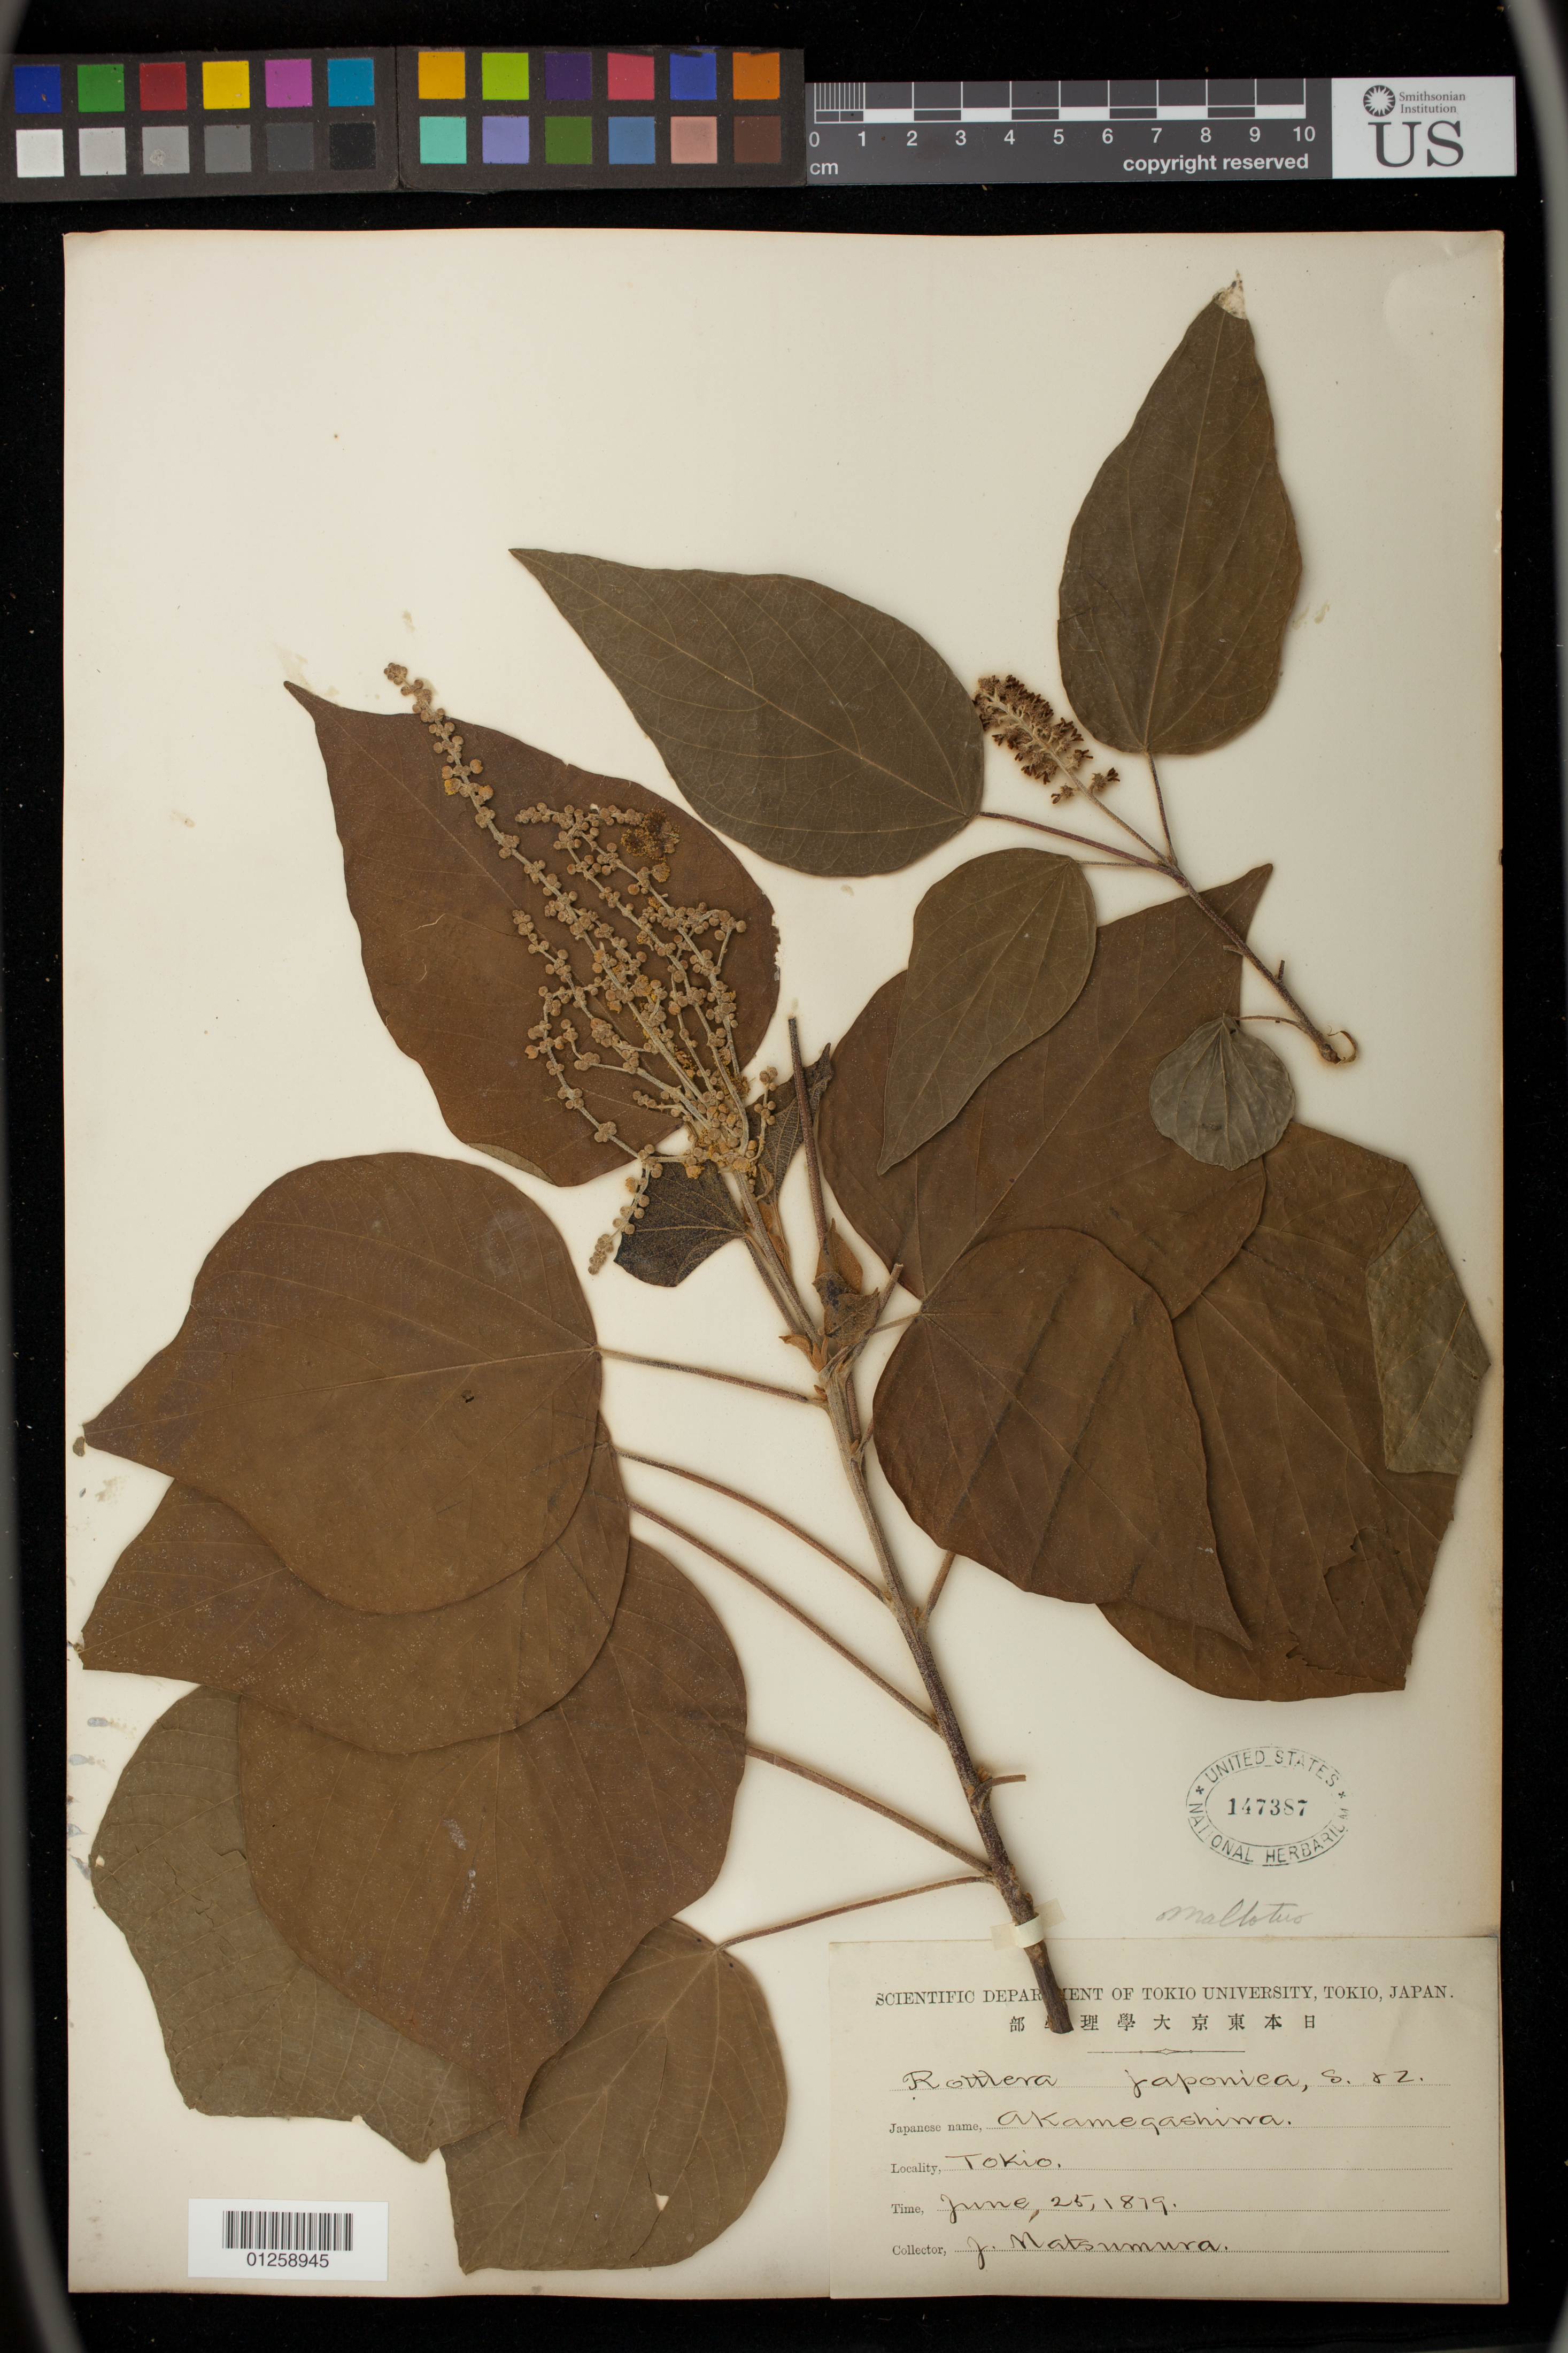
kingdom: Plantae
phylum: Tracheophyta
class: Magnoliopsida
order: Malpighiales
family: Euphorbiaceae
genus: Mallotus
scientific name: Mallotus japonicus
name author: (Spreng.) Müll. Arg.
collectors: J. Matsumura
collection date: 1879-06-25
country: Japan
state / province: Tokyo, Federal City of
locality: Tokio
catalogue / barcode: US 147387